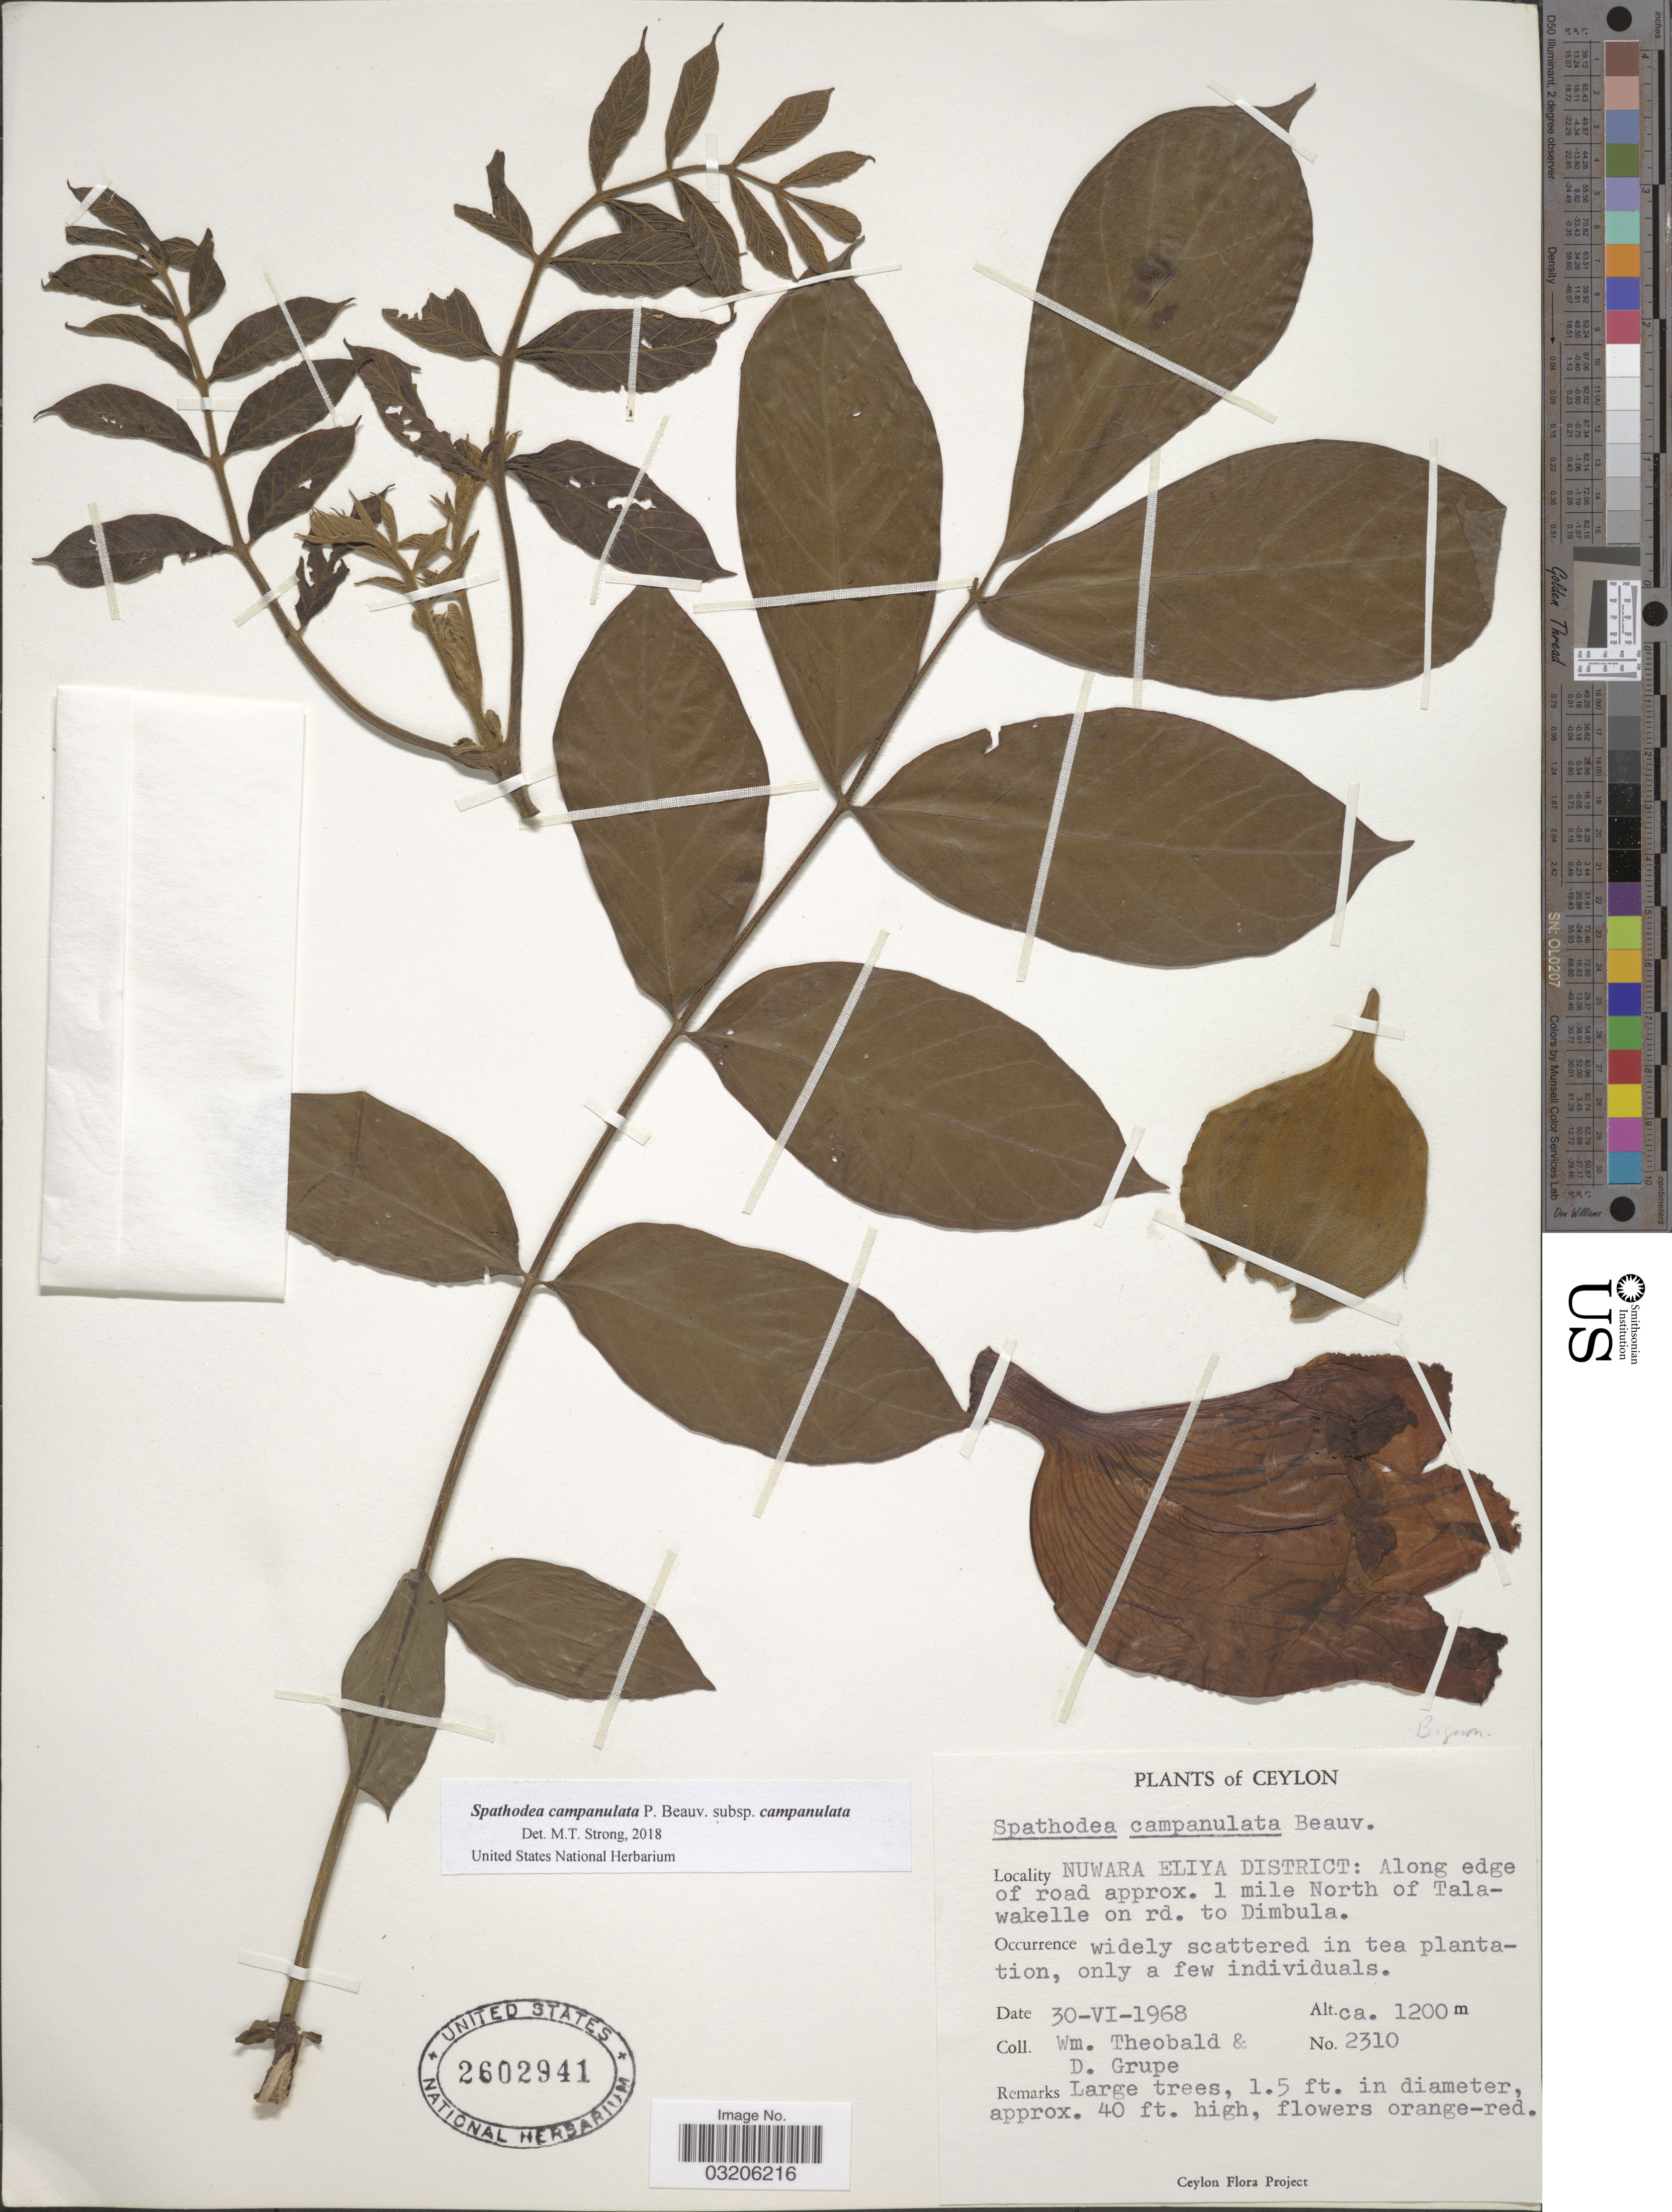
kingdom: Plantae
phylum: Tracheophyta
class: Magnoliopsida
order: Lamiales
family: Bignoniaceae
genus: Spathodea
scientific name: Spathodea campanulata subsp. campanulata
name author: P. Beauv.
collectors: W. Theobald & D. Grupe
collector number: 2310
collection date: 1968-06-30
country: Sri Lanka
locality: Ceylon. Nuwara Eliya District: Along edge of road approx. 1 mile North of Talawakelle on rd. to Dimbula.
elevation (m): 1200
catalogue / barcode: US 2602941